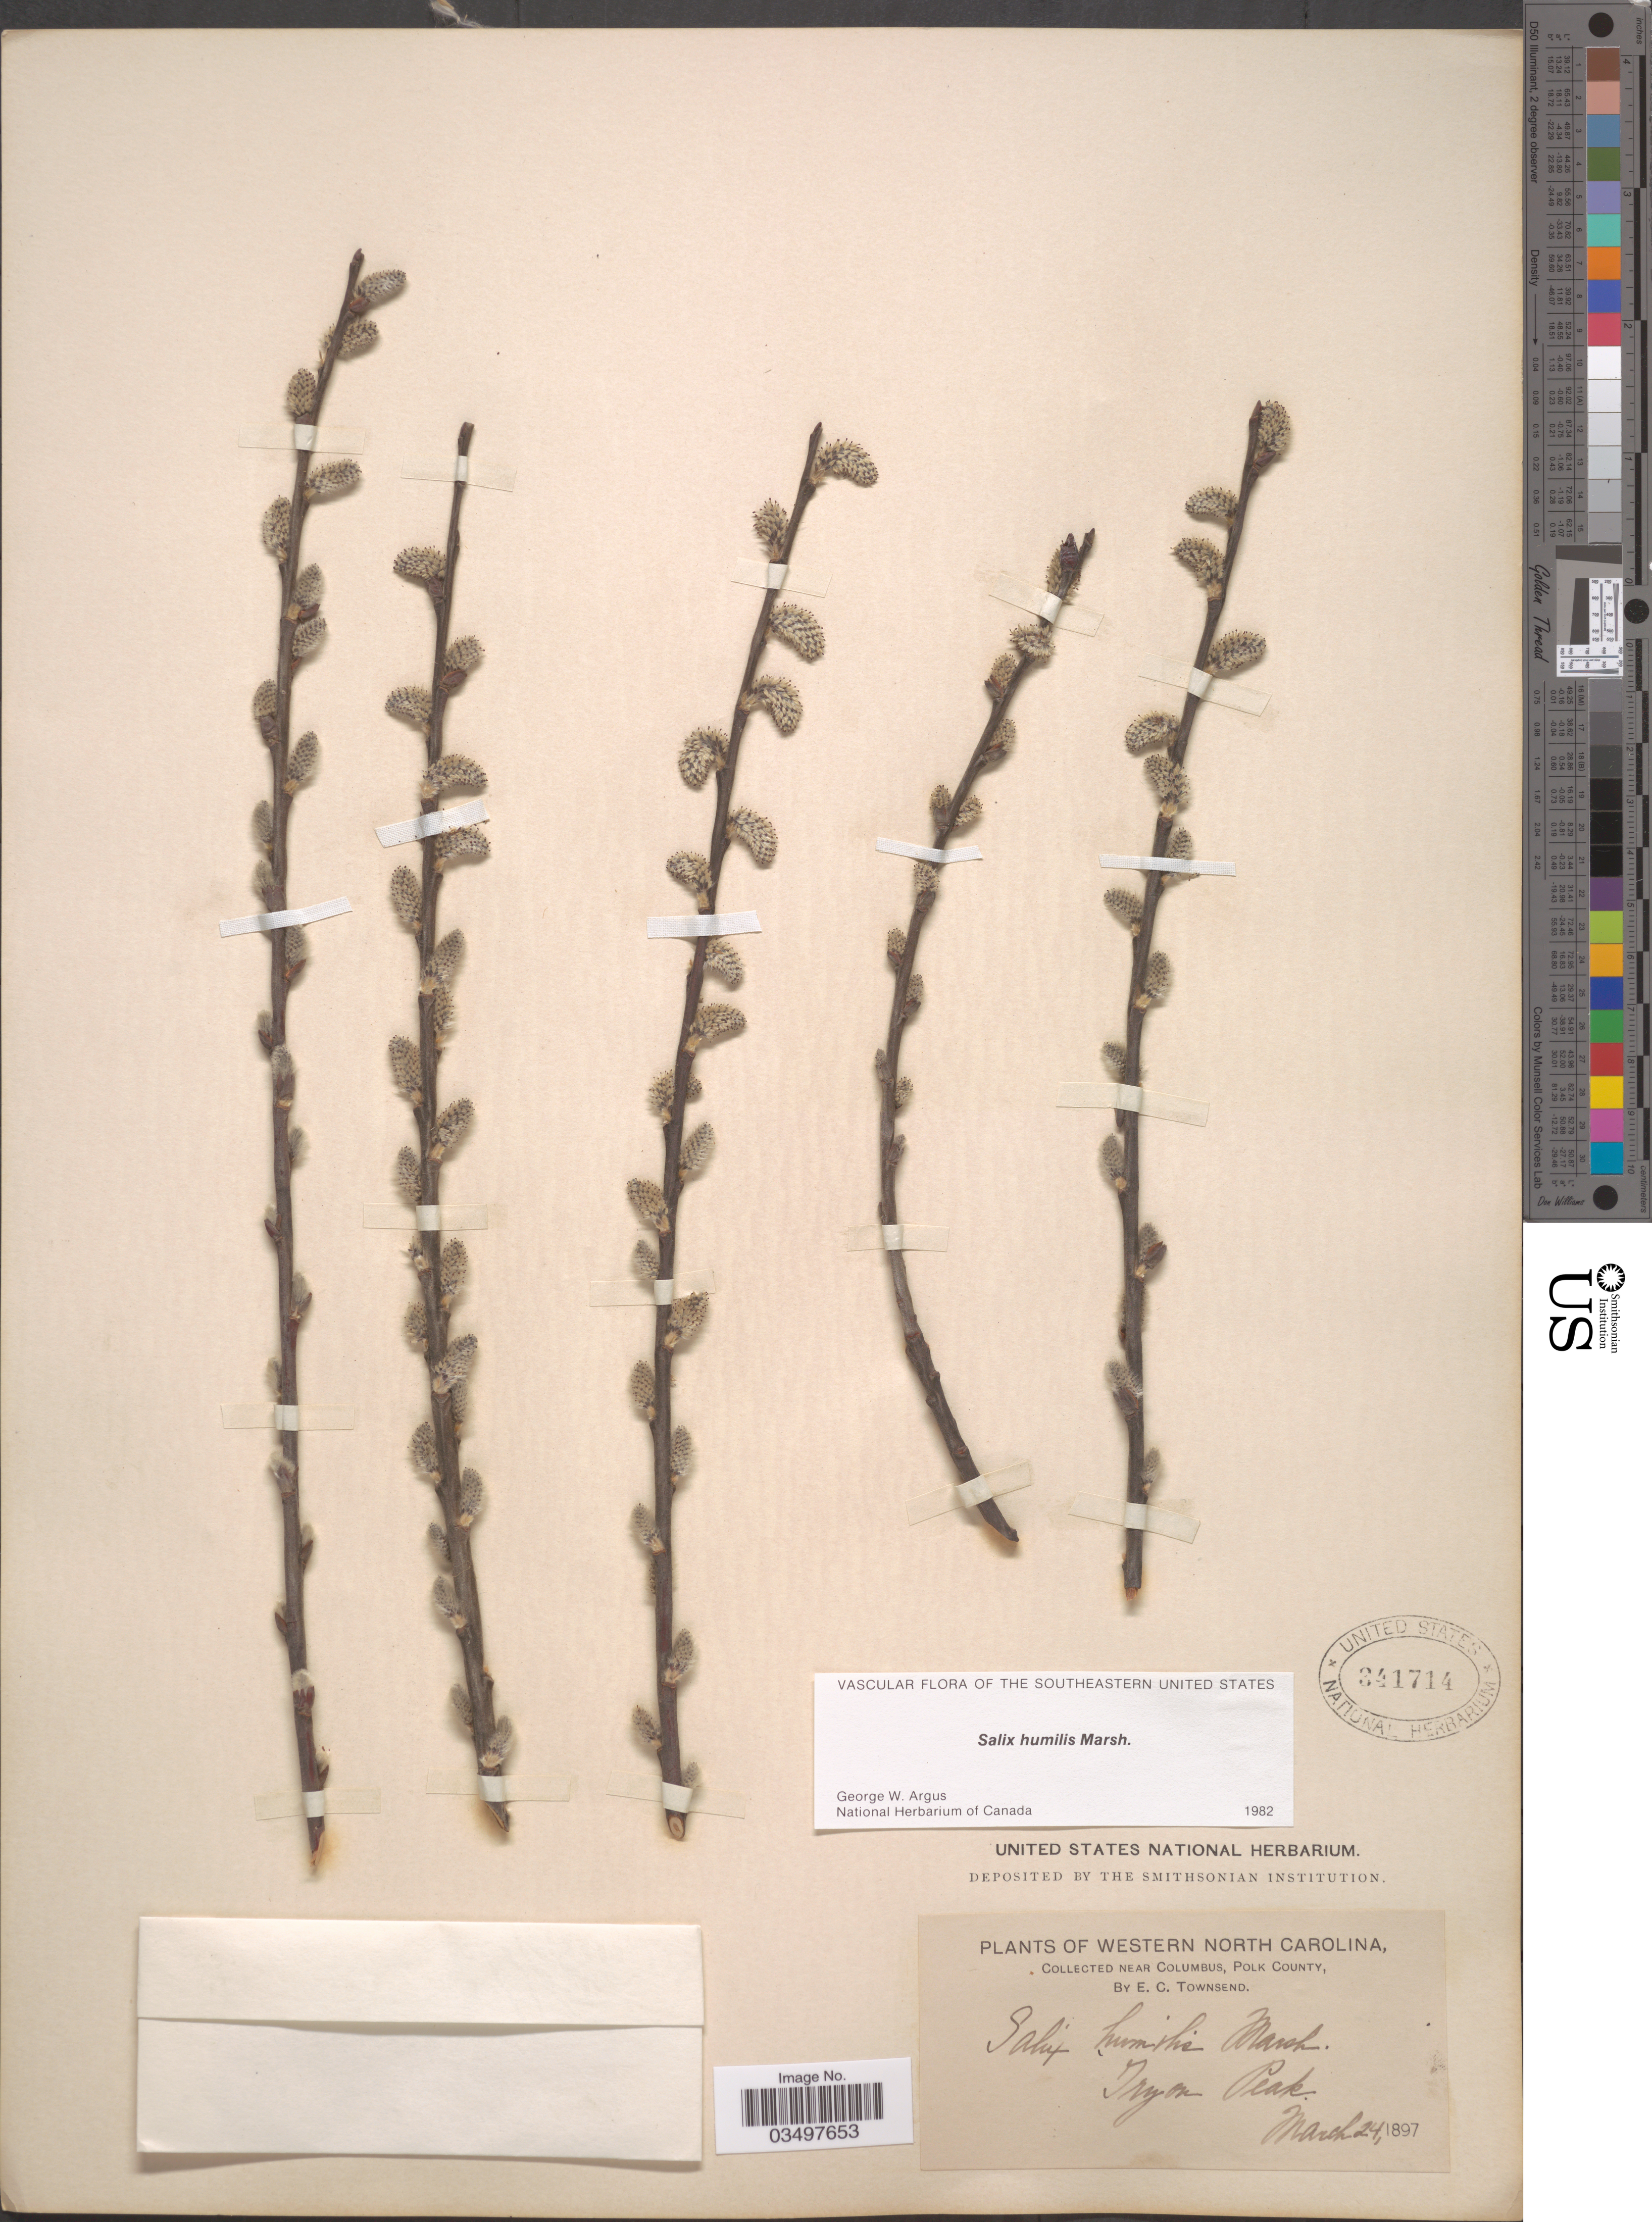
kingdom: Plantae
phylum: Tracheophyta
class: Magnoliopsida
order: Malpighiales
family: Salicaceae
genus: Salix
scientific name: Salix humilis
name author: Marshall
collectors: E. C. Townsend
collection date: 1897-03-24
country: United States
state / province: North Carolina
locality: Western North Carolina. Near Columbus, Polk County. Tryon Peak.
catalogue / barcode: US 341714